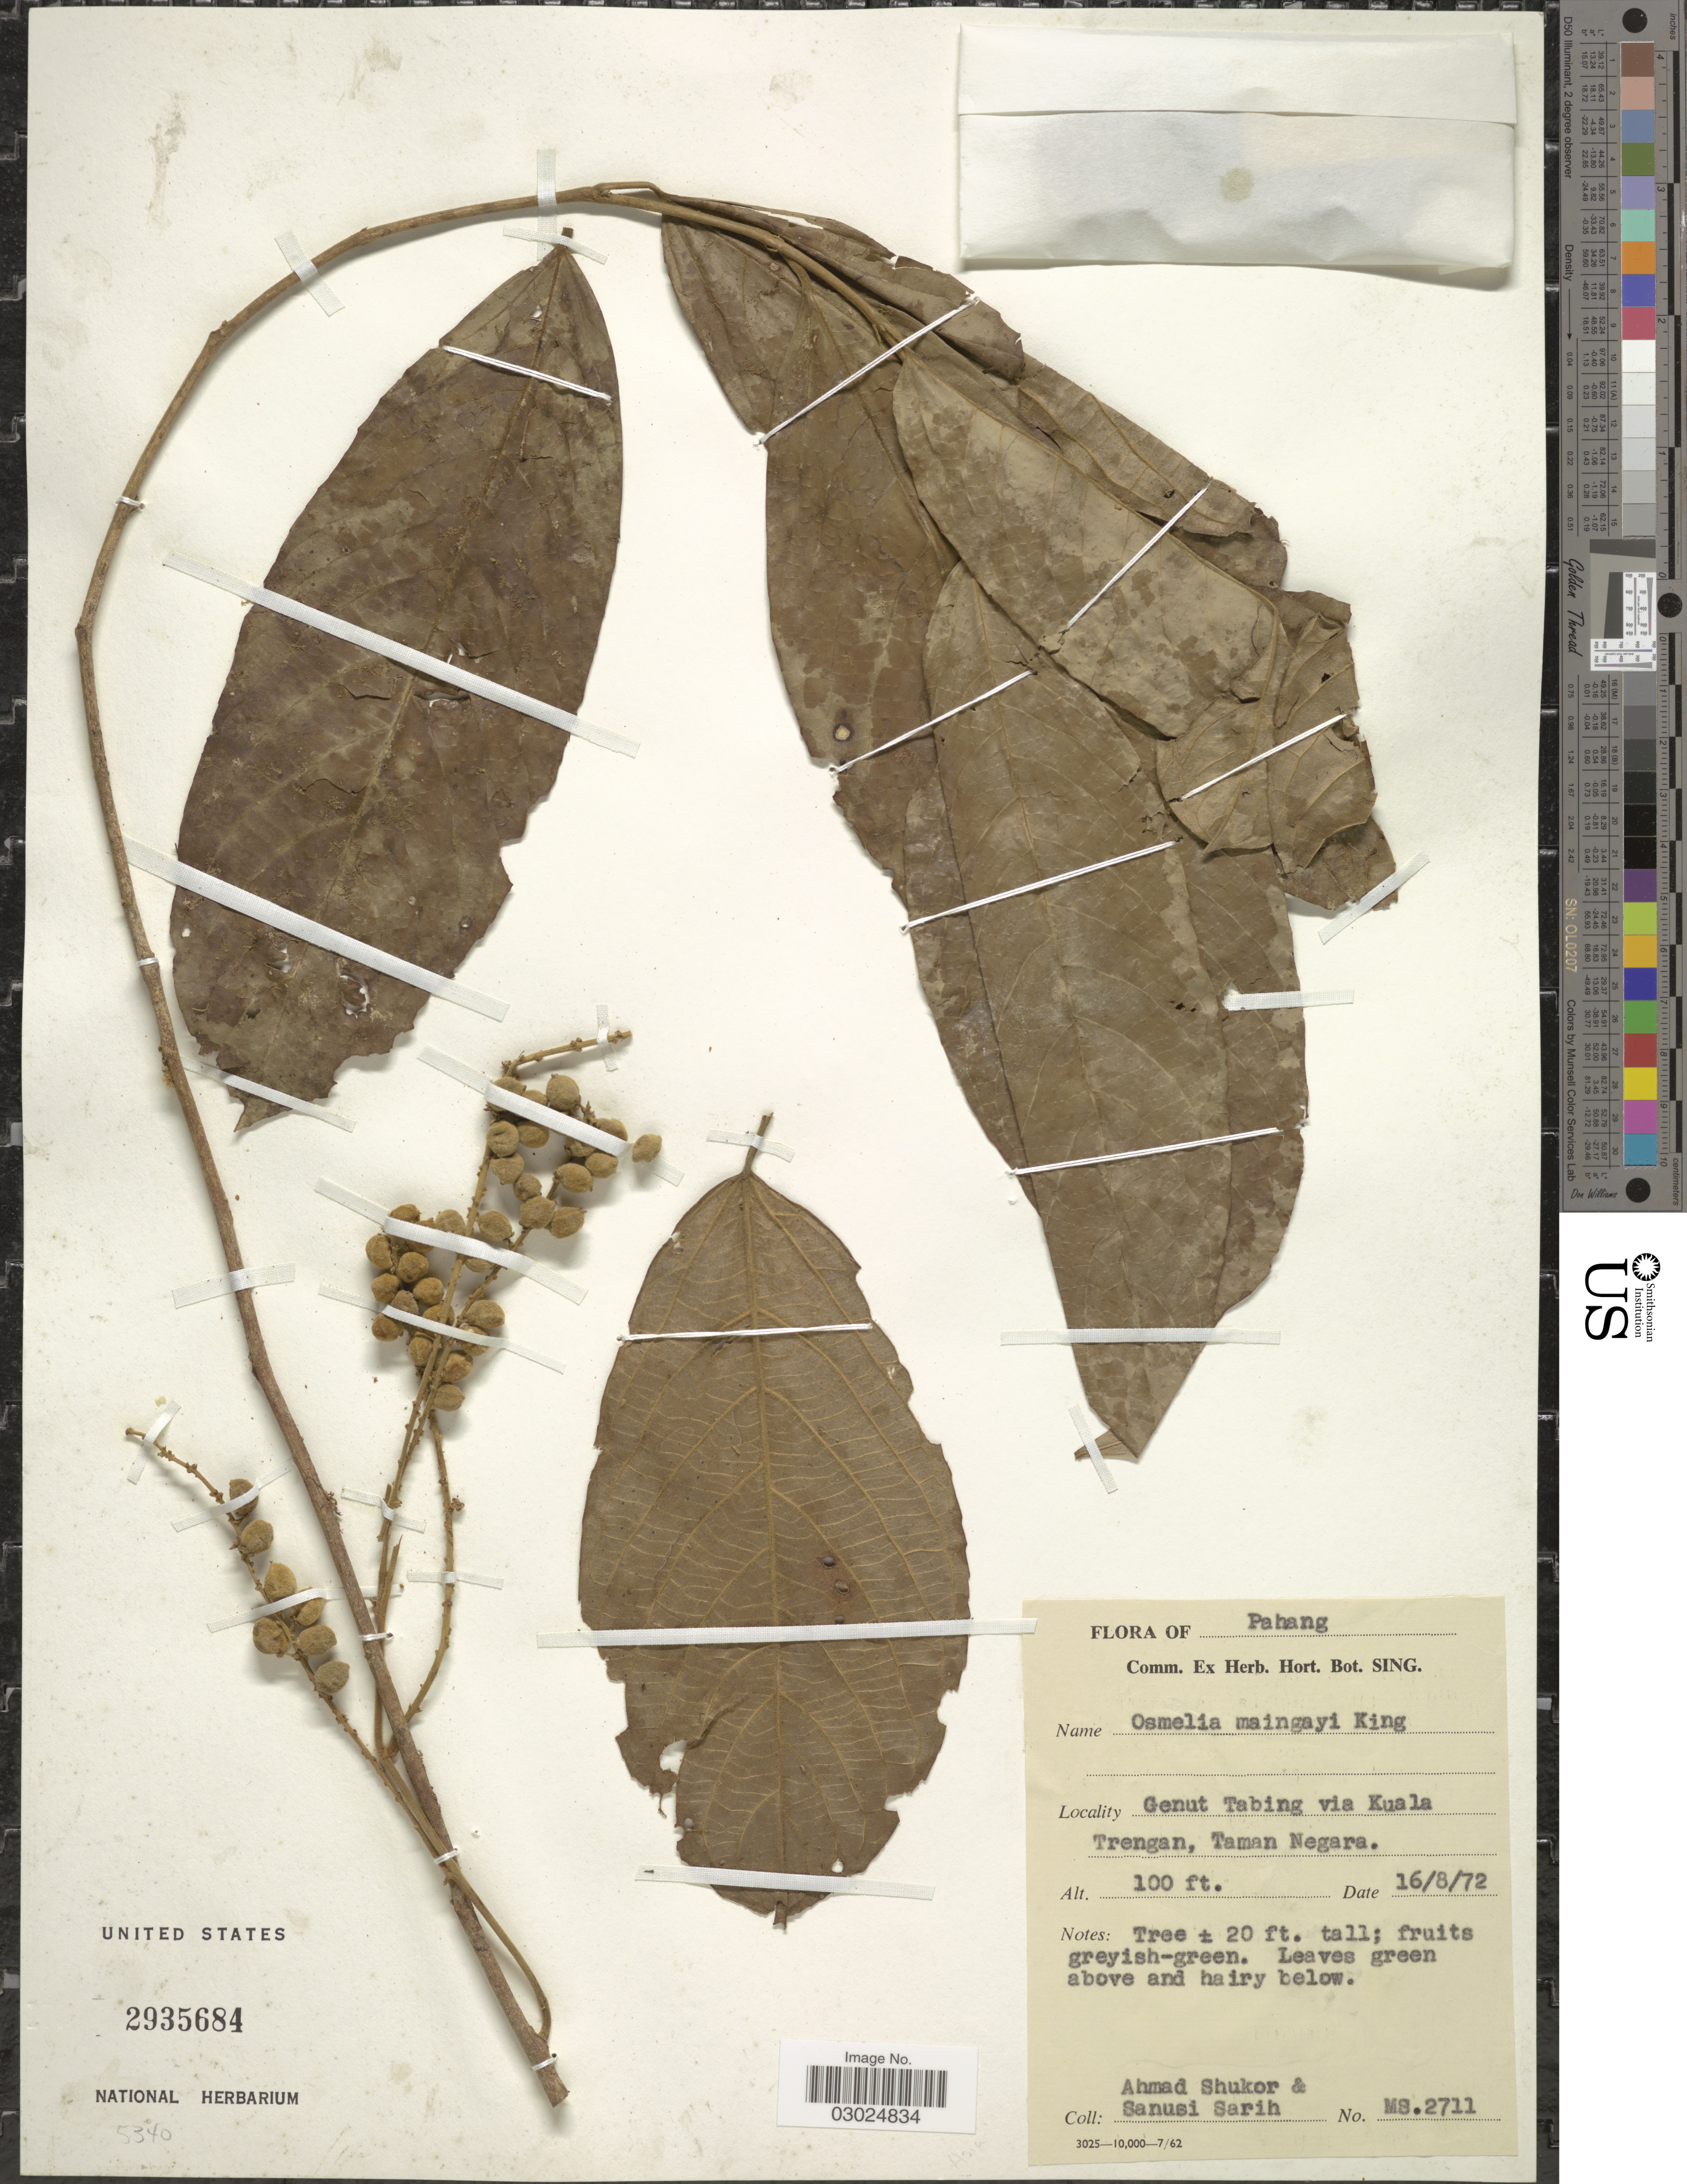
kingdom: Plantae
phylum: Tracheophyta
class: Magnoliopsida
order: Malpighiales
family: Salicaceae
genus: Osmelia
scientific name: Osmelia maingayi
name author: King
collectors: A. Shukor & Sarih, S.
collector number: MS2711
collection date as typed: Transcribed d/m/y: 16/8/72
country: Malaysia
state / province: Pahang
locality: Genut Tabing via Kuala Trengan, Taman Negara.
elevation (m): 30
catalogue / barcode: US 2935684